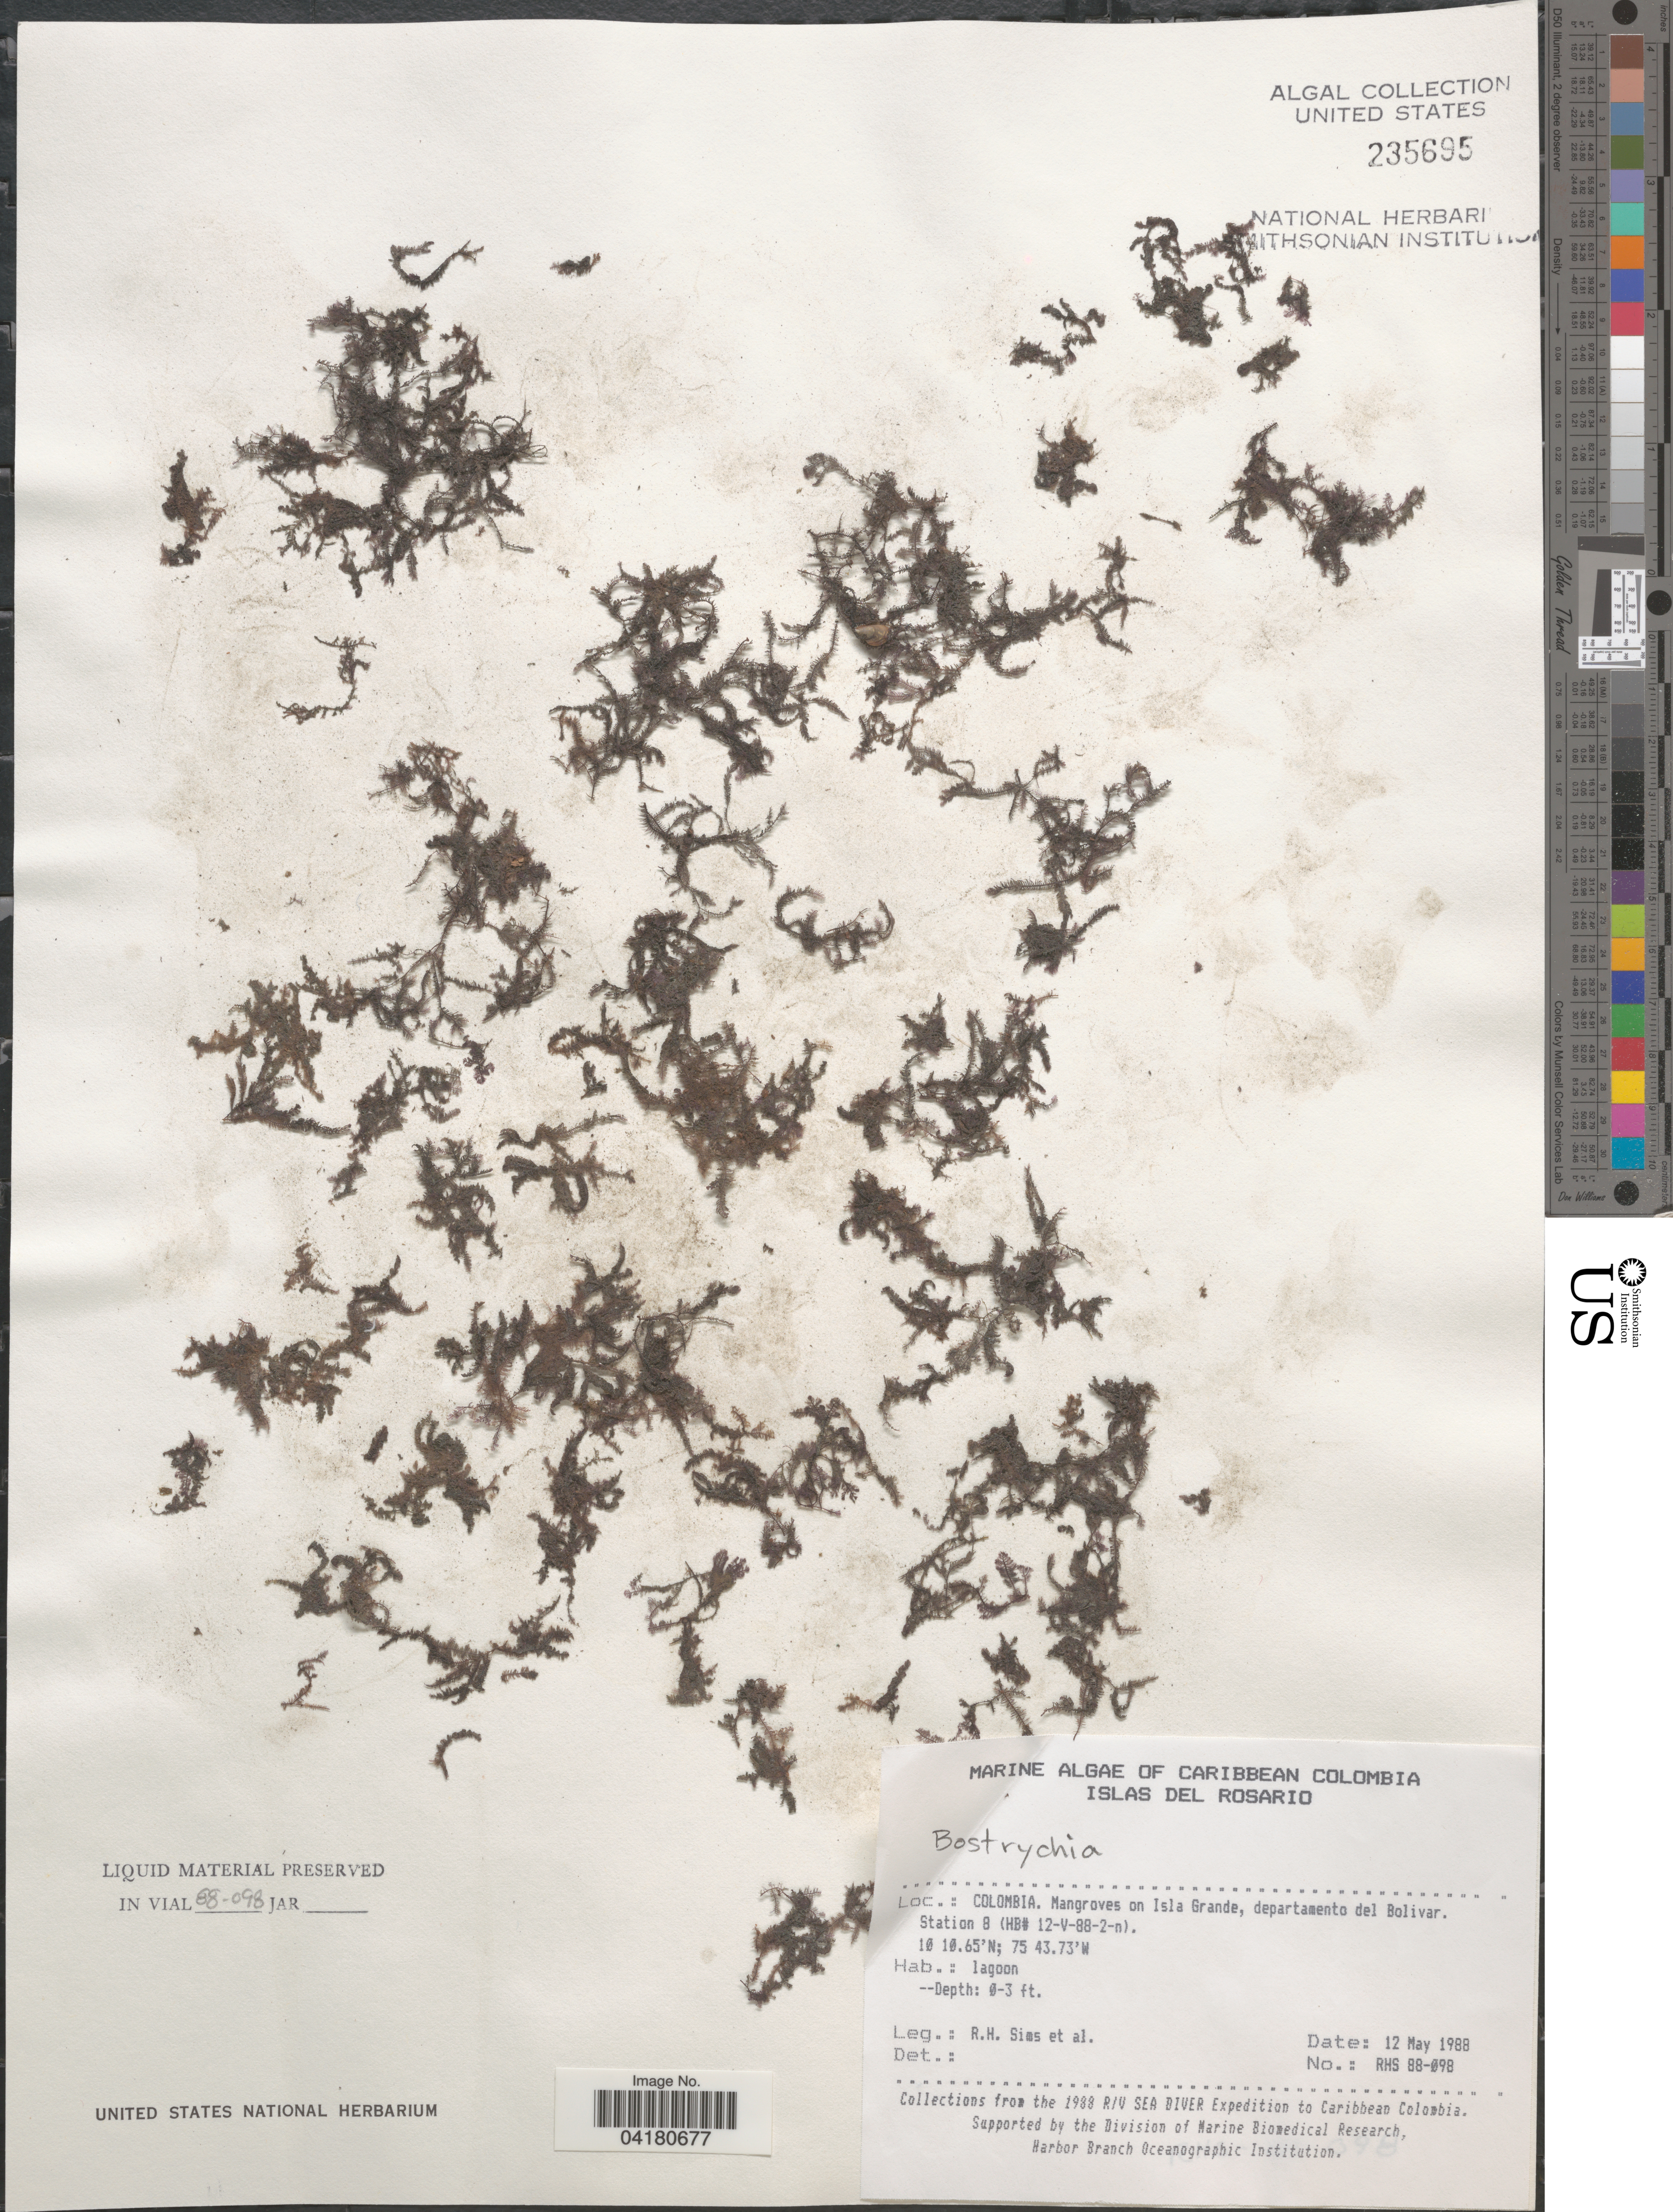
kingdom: Plantae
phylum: Rhodophyta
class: Florideophyceae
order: Ceramiales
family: Rhodomelaceae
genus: Bostrychia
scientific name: Bostrychia sp.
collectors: R. H. Sims & et al.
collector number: RHS88-098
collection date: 1988-05-12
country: Colombia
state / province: Bolívar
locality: Caribbean Colombia. Mangroves on Isla Grande, departamento del Bolivar. Station 8 (HB# 12-V-88-2-n). The 1988 R/V Sea Diver Expedition to Caribbean Colombia.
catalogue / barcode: US 235695